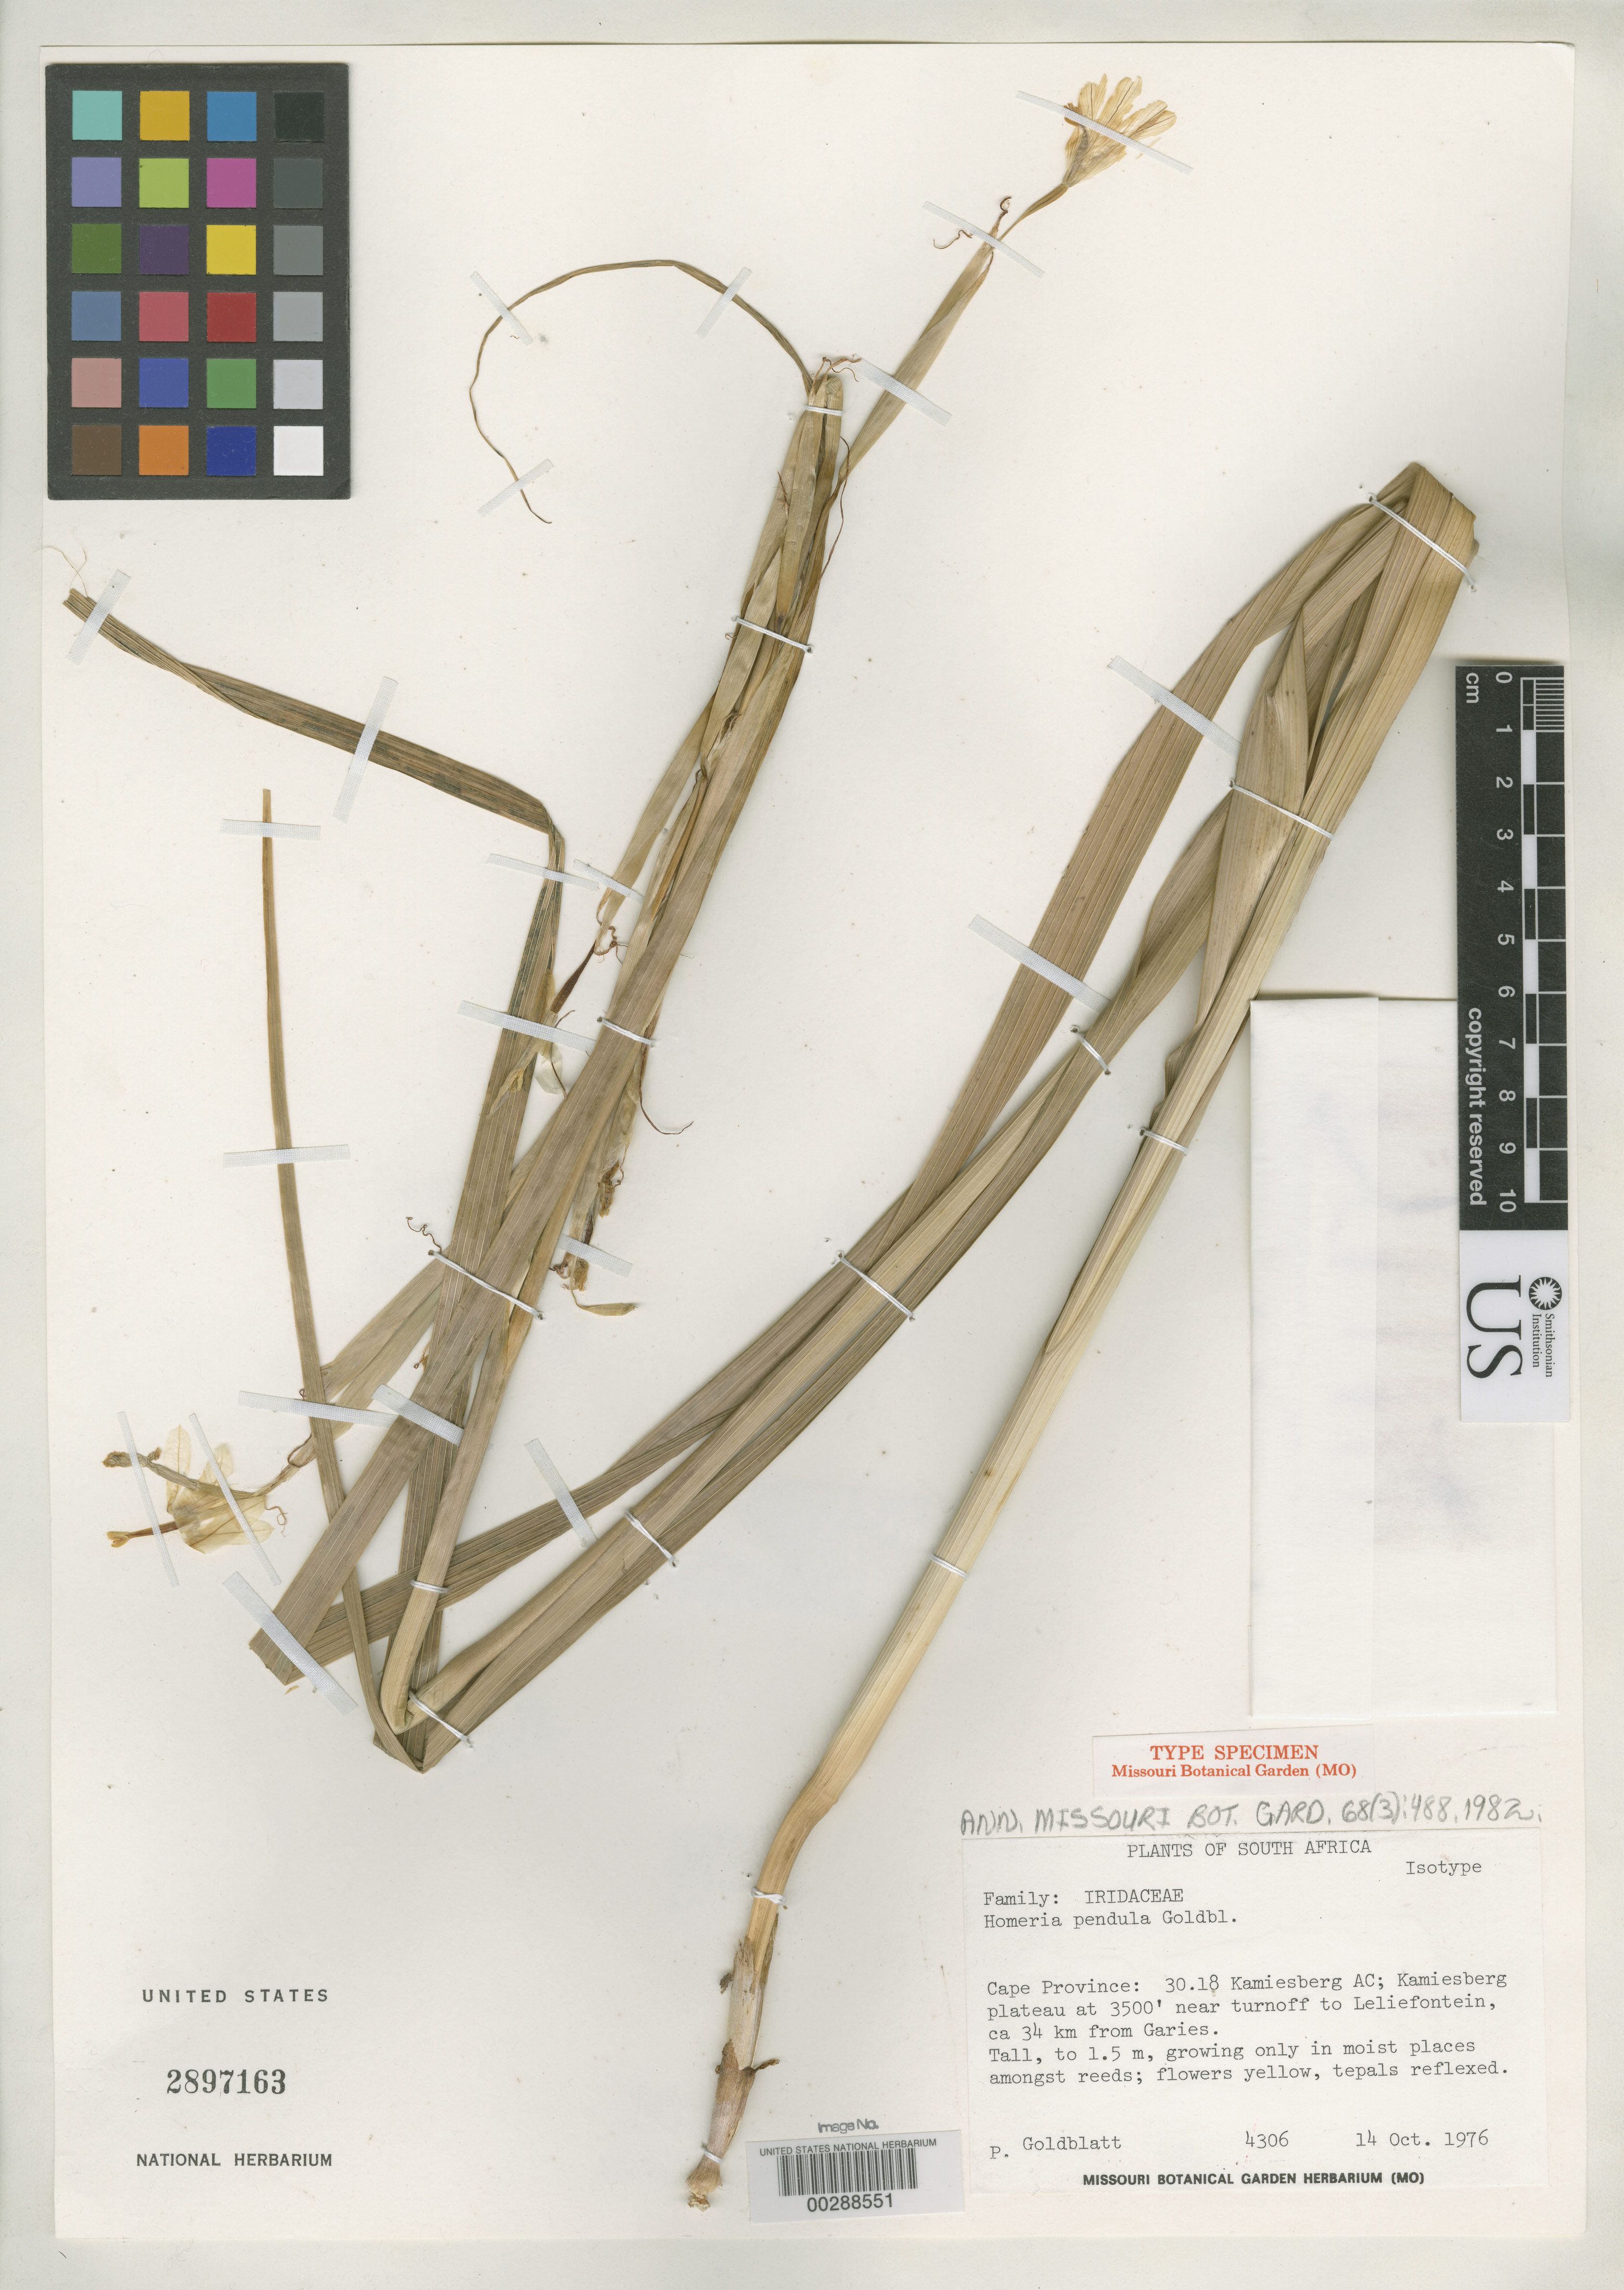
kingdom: Plantae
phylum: Tracheophyta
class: Liliopsida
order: Asparagales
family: Iridaceae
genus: Homeria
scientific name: Homeria pendula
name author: Goldblatt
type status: Isotype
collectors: P. Goldblatt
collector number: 4306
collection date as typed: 14 Oct 1976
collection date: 1976-10-14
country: South Africa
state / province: Northern Cape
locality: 30.18 Kamiesberg ac, Kamiesbergplateau, near turnoff to Leliefontein, ca 34 km from Garies.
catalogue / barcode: US 2897163